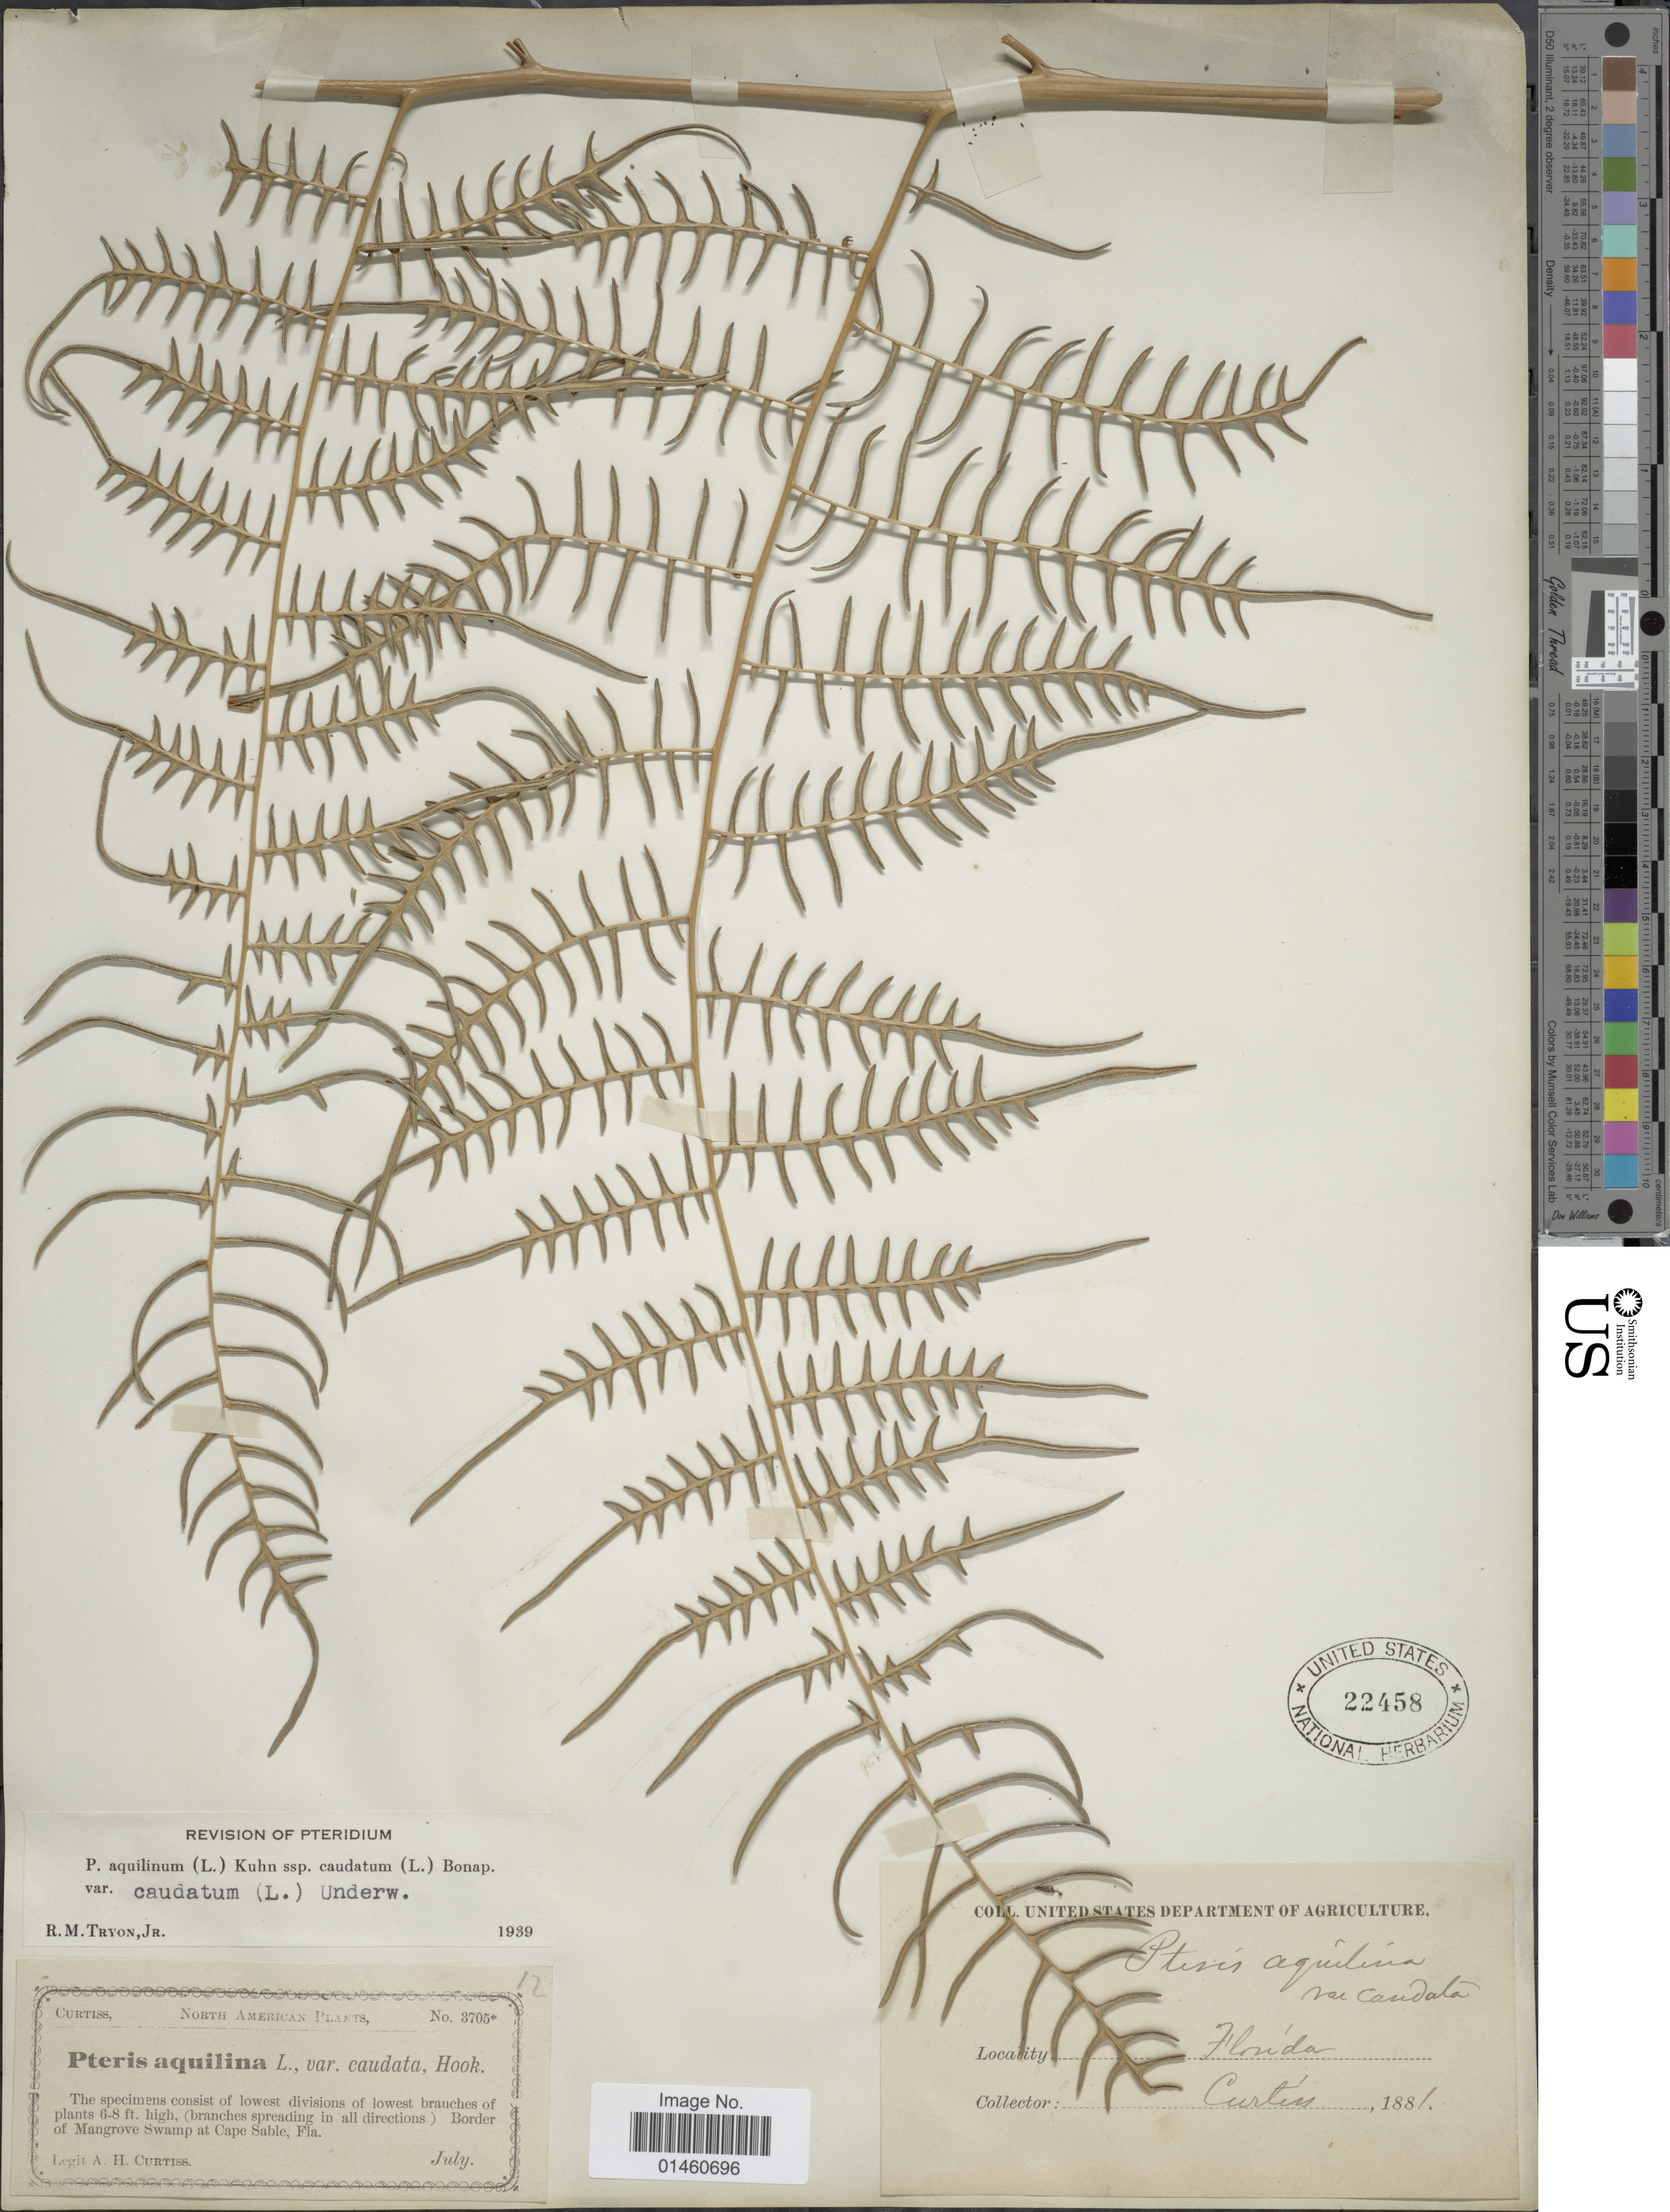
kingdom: Plantae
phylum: Tracheophyta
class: Polypodiopsida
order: Polypodiales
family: Dennstaedtiaceae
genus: Pteridium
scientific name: Pteridium caudatum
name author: (L.) Maxon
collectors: A. H. Curtiss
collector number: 3705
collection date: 1881-07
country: United States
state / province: Florida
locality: Border of Mangrove Swamp at Cape Sable.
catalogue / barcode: US 22458